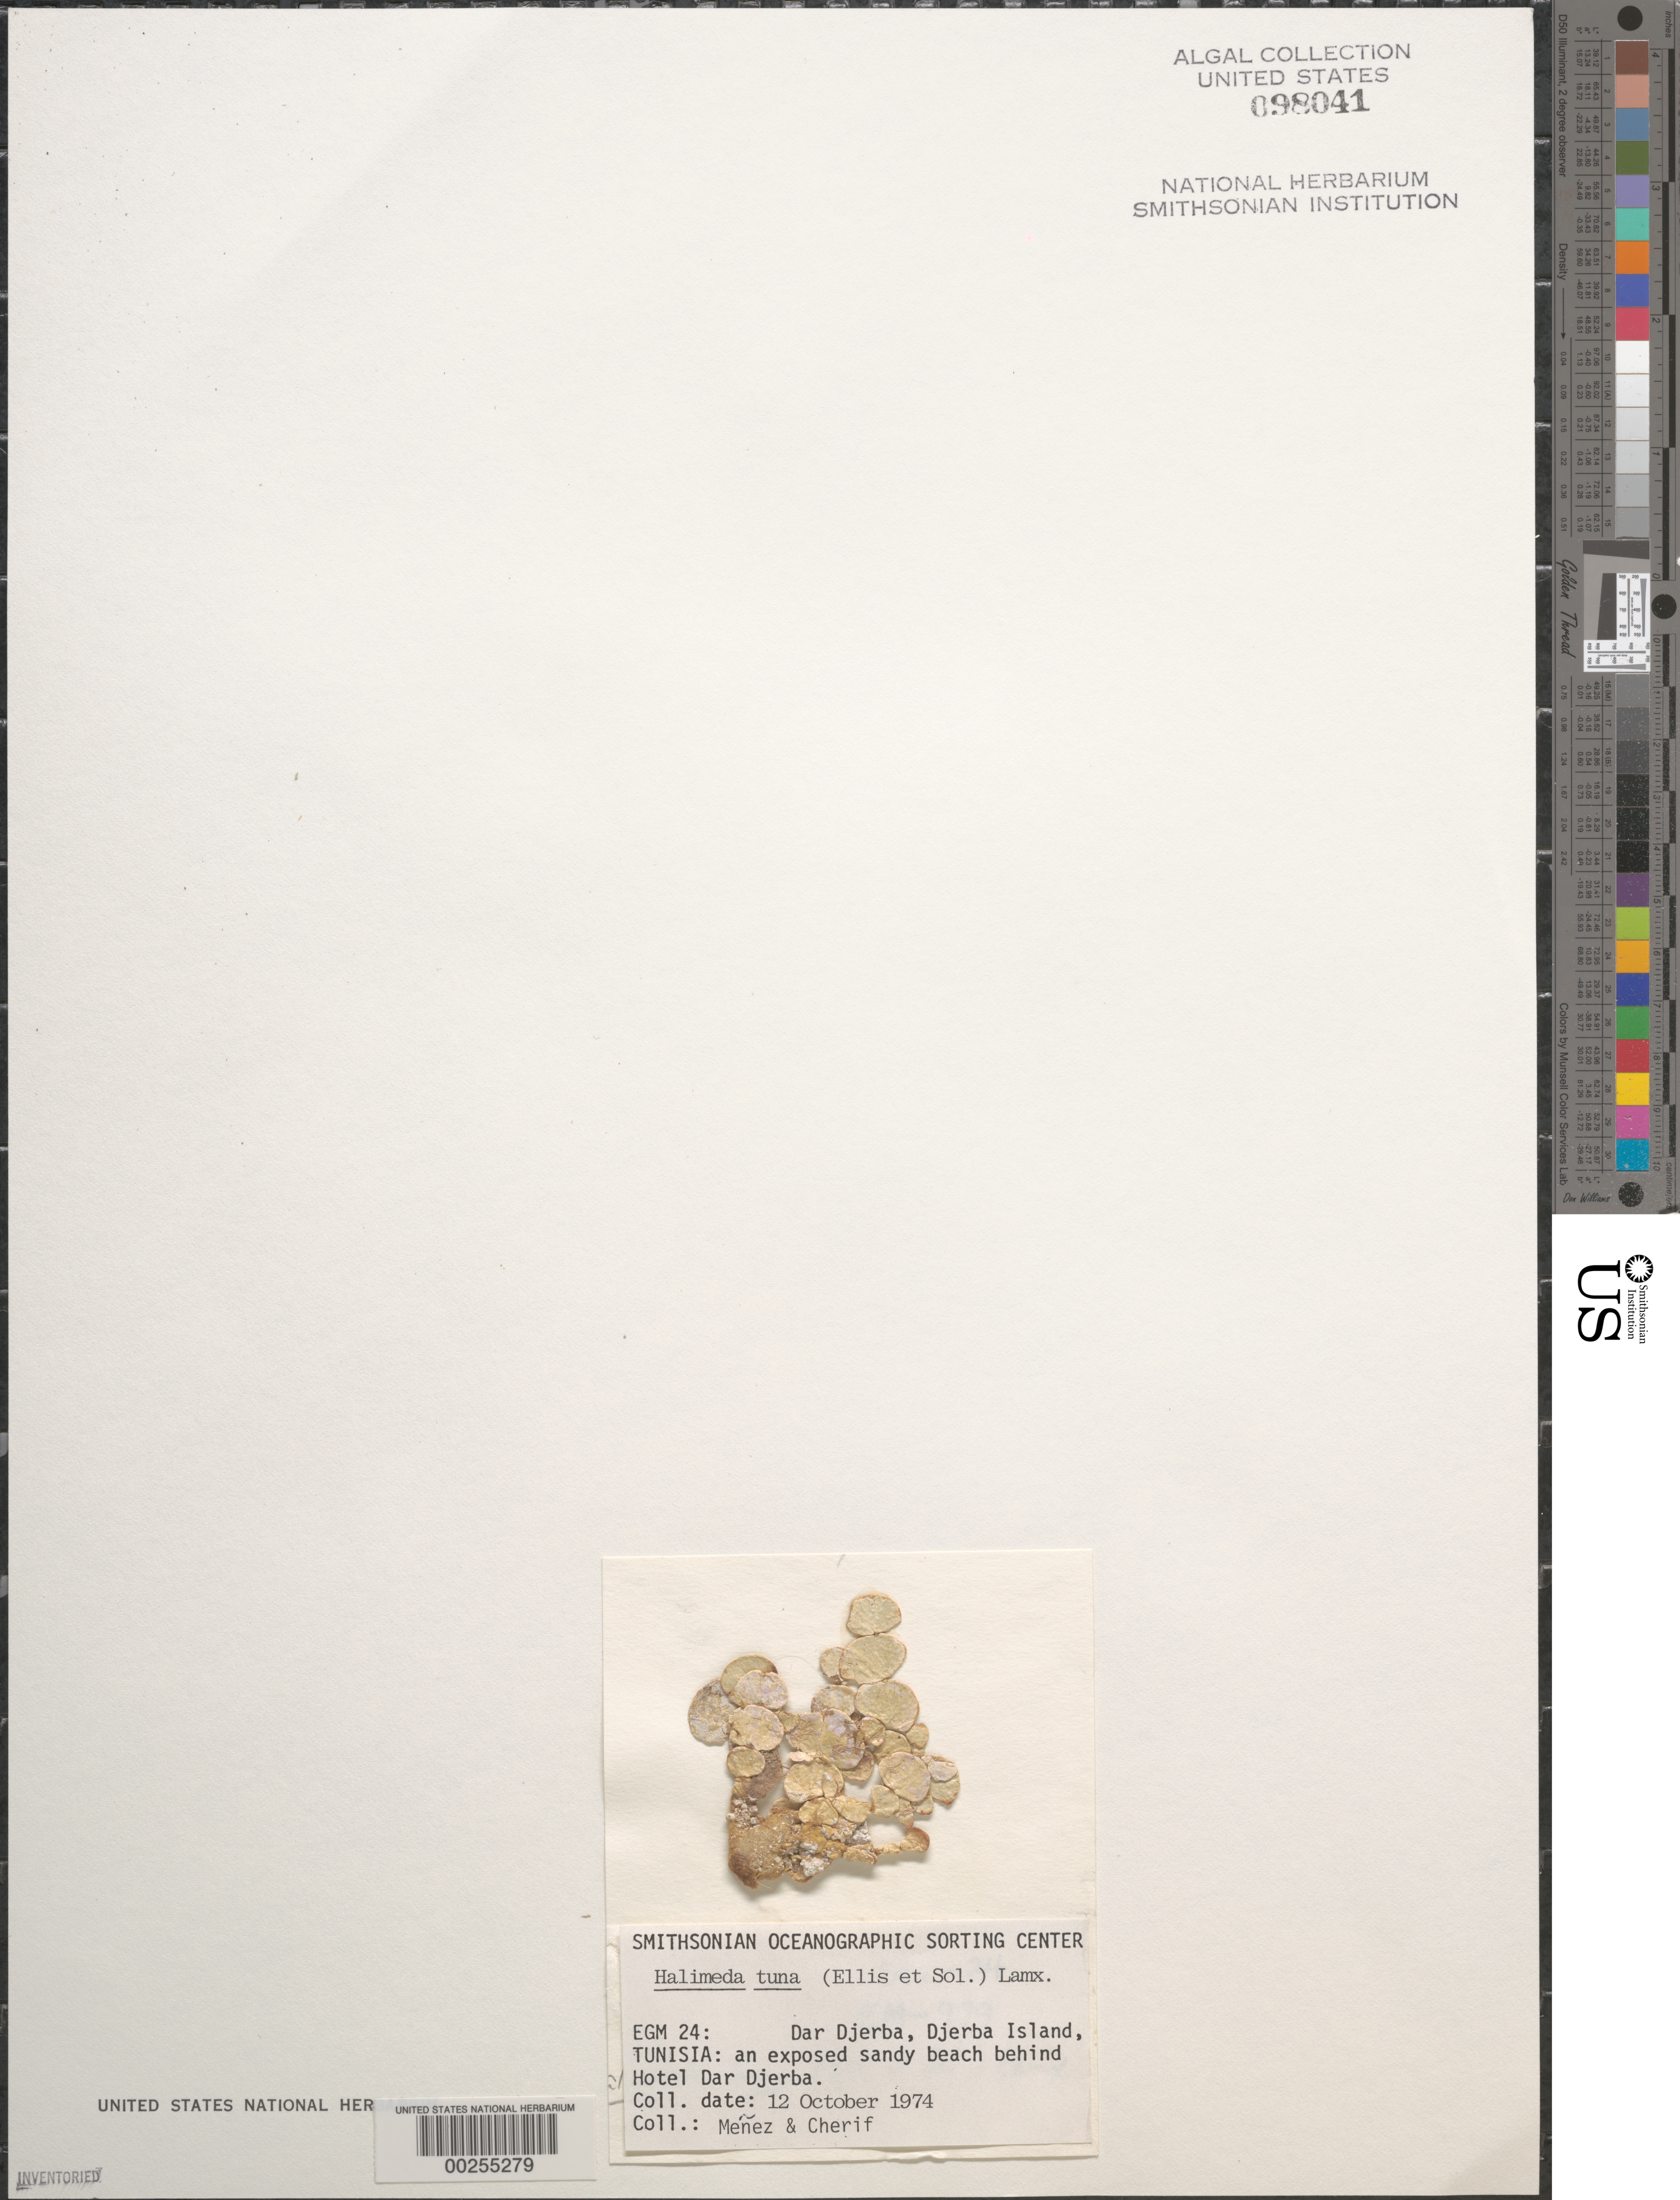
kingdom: Plantae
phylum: Chlorophyta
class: Ulvophyceae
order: Bryopsidales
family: Halimedaceae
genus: Halimeda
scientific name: Halimeda tuna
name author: (J. Ellis & Sol.) J.V.Lamouroux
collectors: Meñez & -. Cherif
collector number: EGM 24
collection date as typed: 12 Oct 1974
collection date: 1974-10-12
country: Tunisia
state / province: Medenine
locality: Dar djerba, djerba island, behind hotel dar djerba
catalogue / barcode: US 98041